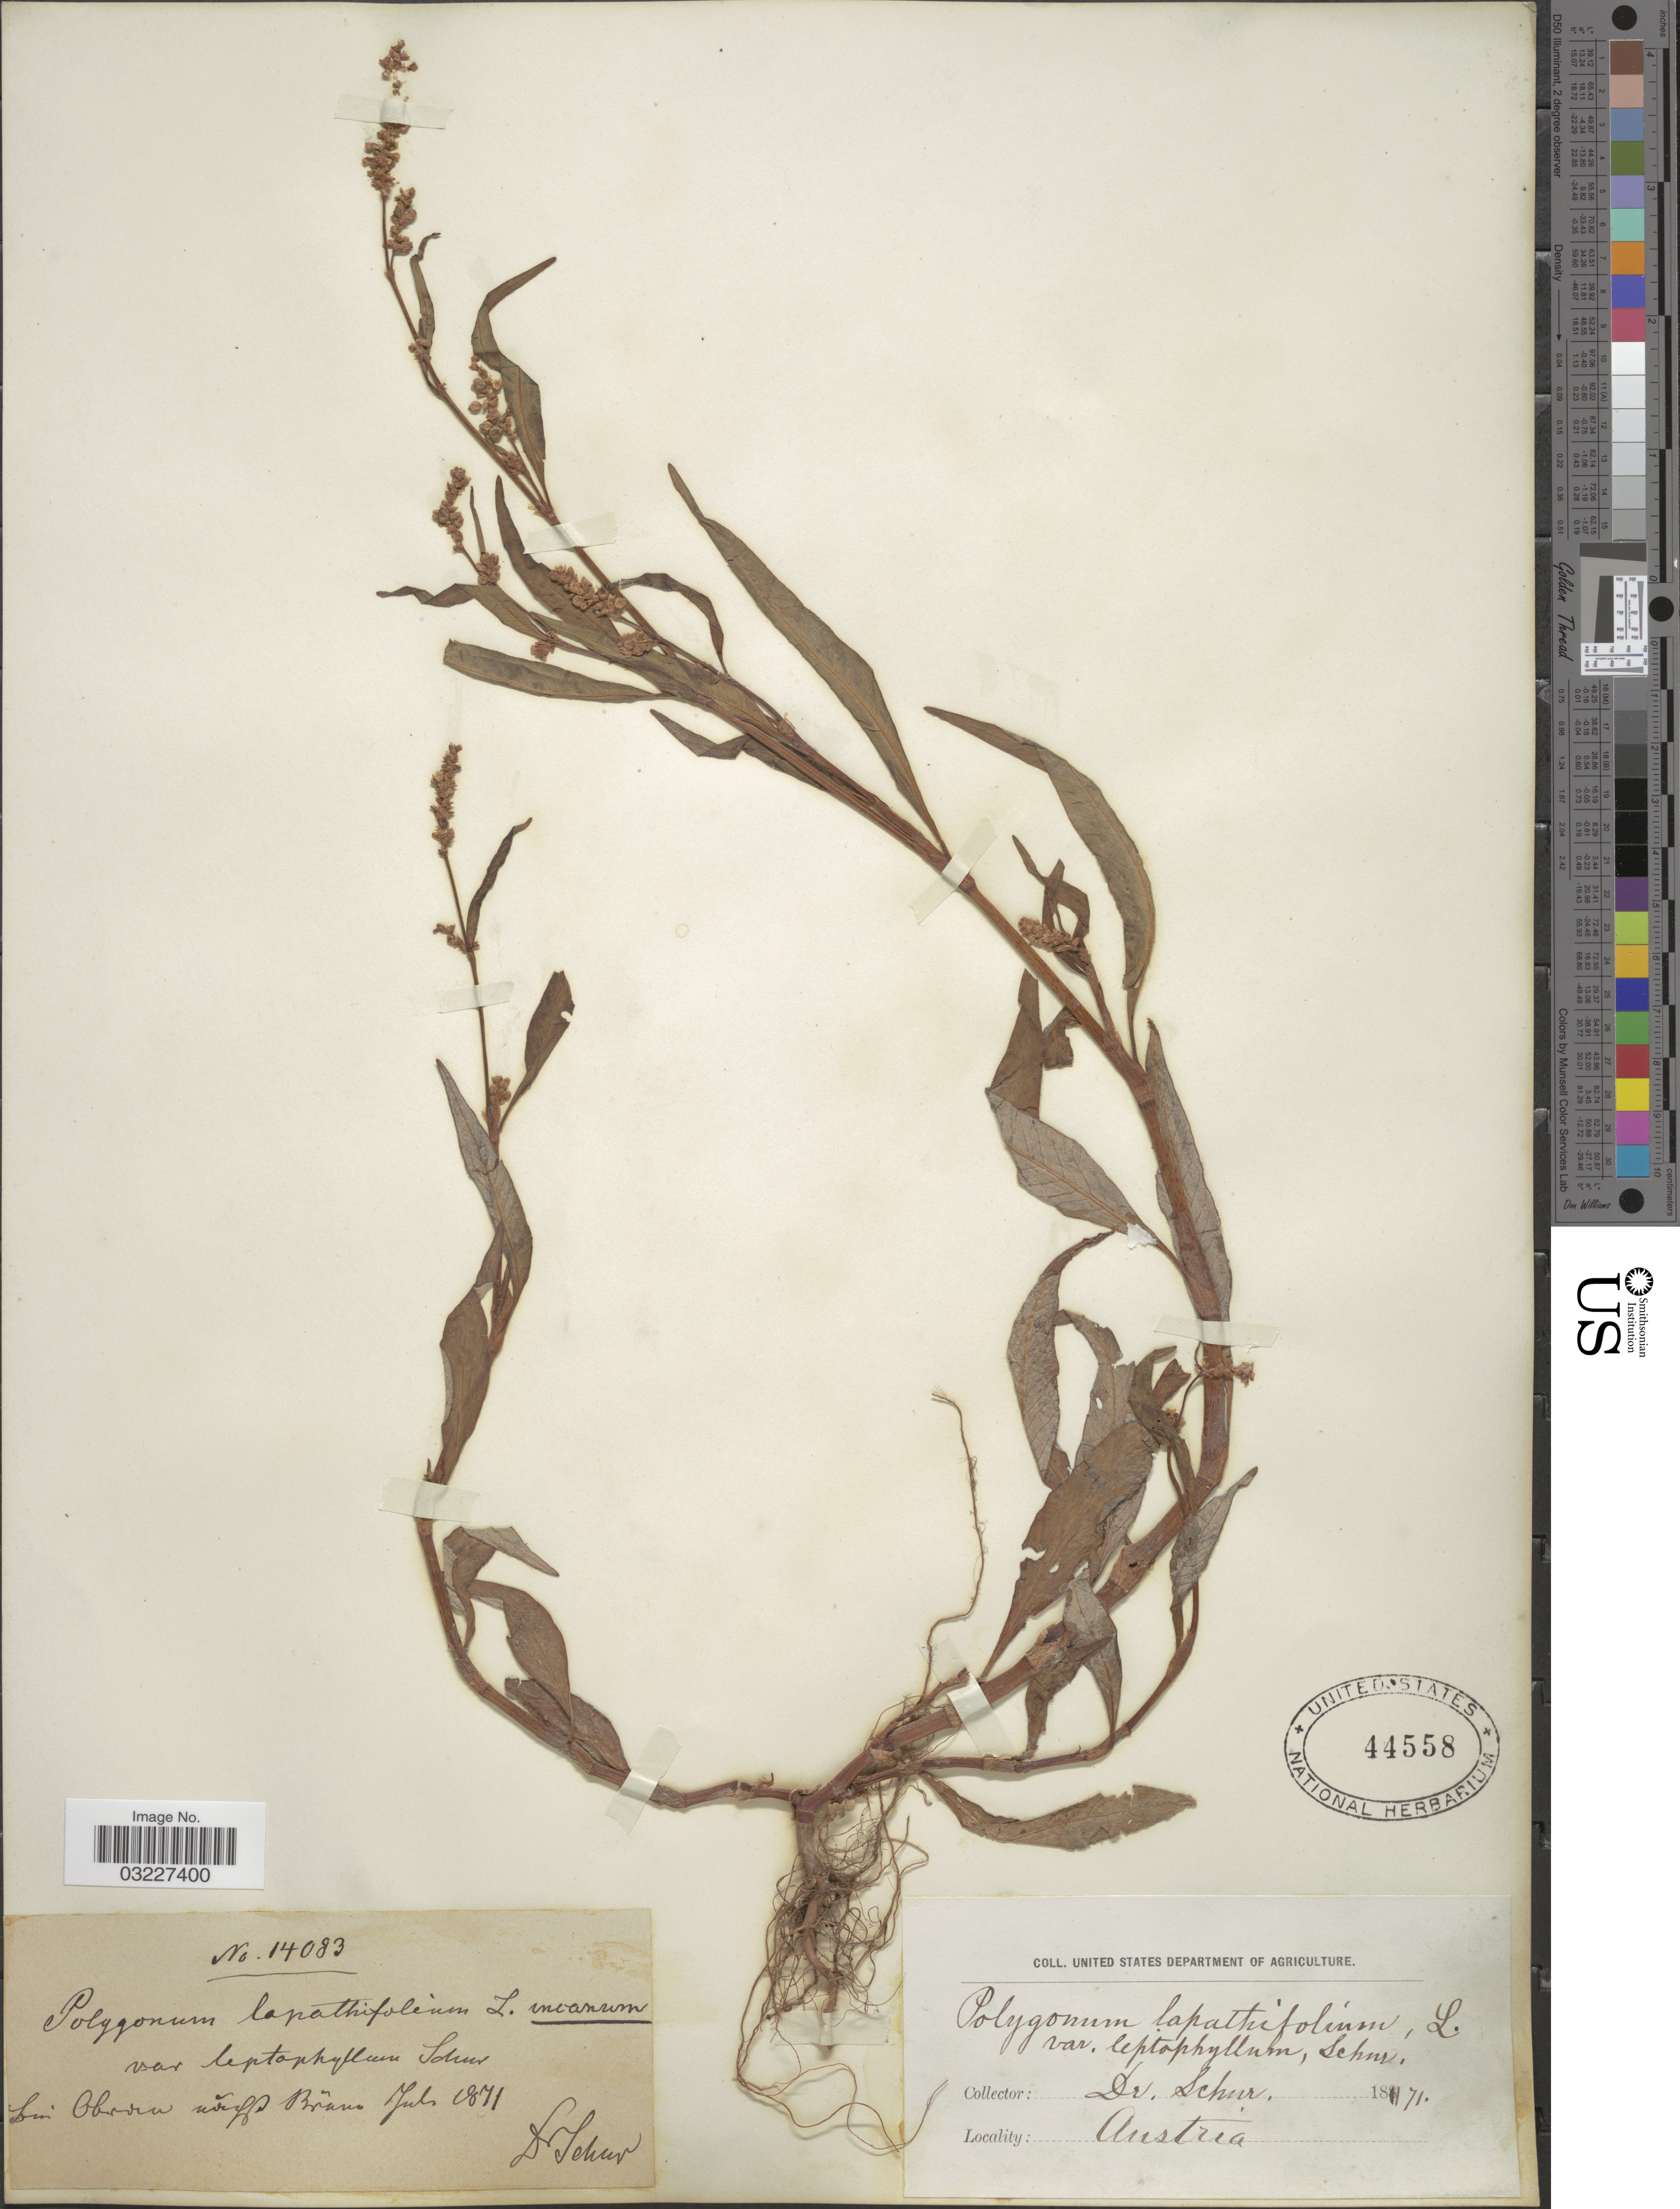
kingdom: Plantae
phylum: Tracheophyta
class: Magnoliopsida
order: Caryophyllales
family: Polygonaceae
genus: Polygonum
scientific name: Polygonum lapathifolium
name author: L.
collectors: Schur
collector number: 14083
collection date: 1871-07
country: Austria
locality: [illegible text].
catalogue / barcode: US 44558